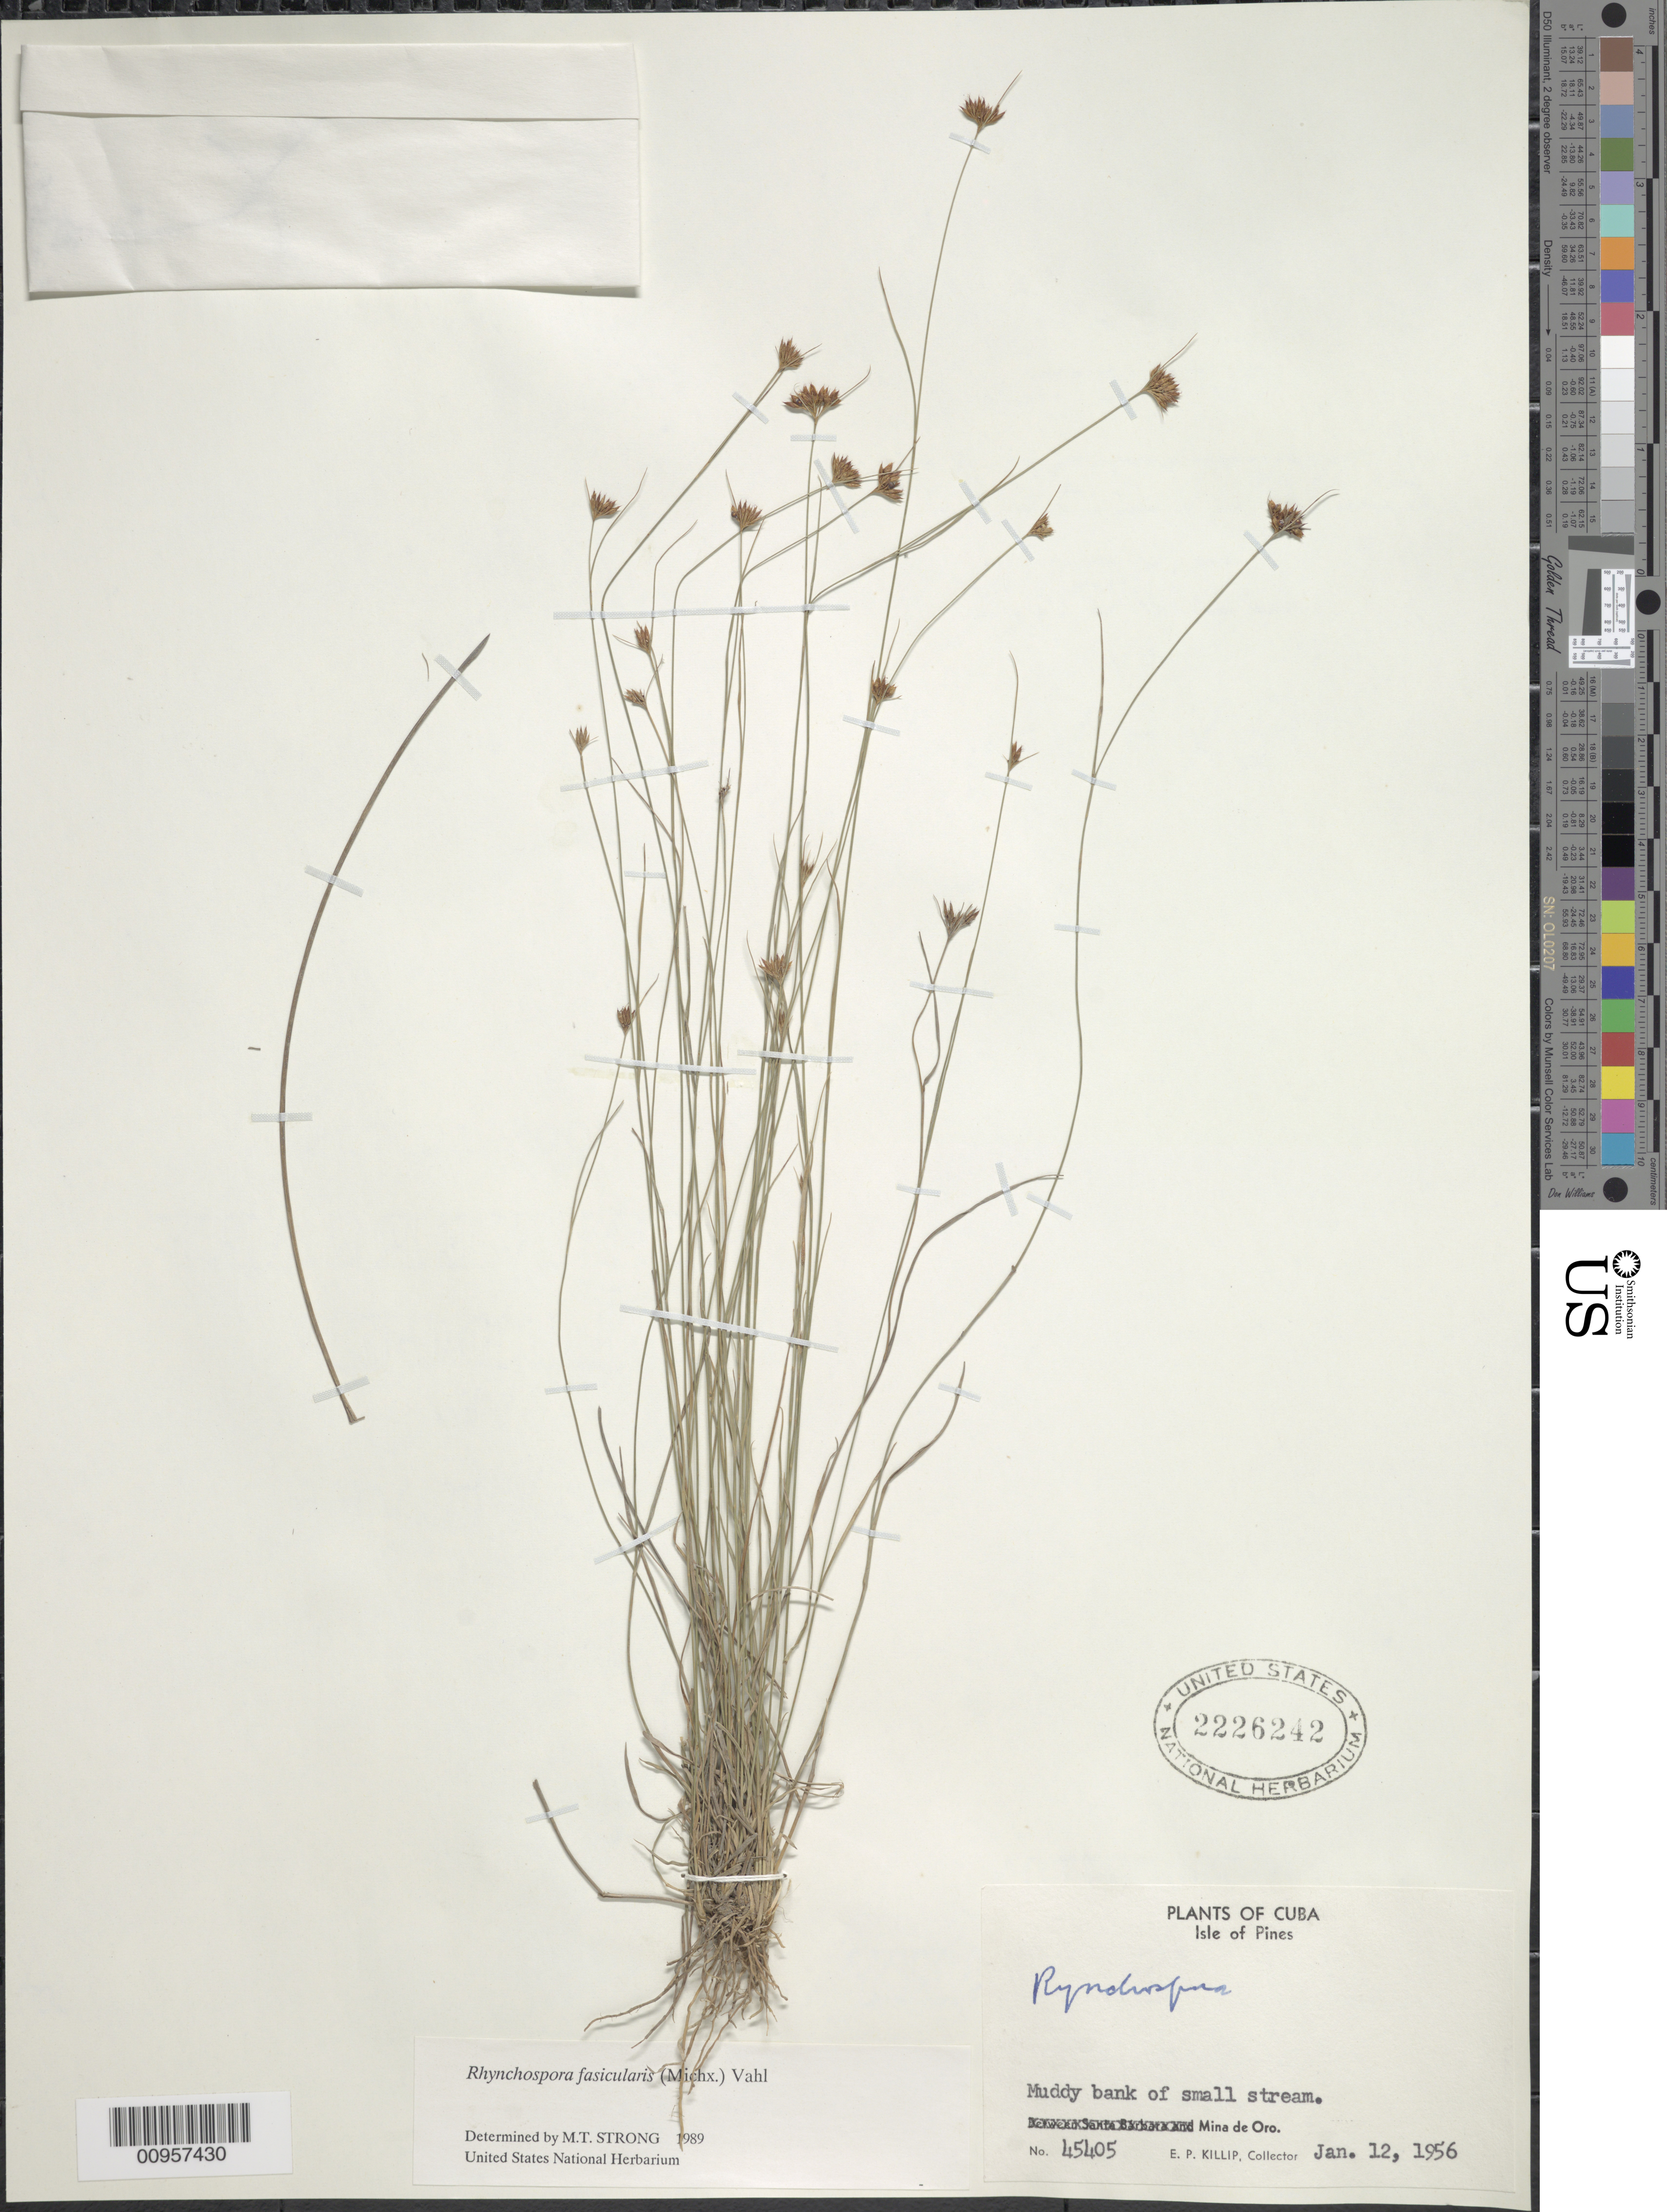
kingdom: Plantae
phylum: Tracheophyta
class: Liliopsida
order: Poales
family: Cyperaceae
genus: Rhynchospora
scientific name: Rhynchospora fascicularis subsp. fascicularis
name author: (Michx.) Vahl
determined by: Strong, M. T., (US), Smithsonian Institution - National Museum of Natural History (UNITED STATES)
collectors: E. P. Killip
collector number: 45405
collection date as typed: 12 Jan 1956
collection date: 1956-01-12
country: Cuba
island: Isla de la Juventud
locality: Mina de Oro, small stream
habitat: Muddy bank of small stream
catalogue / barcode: US 2226242